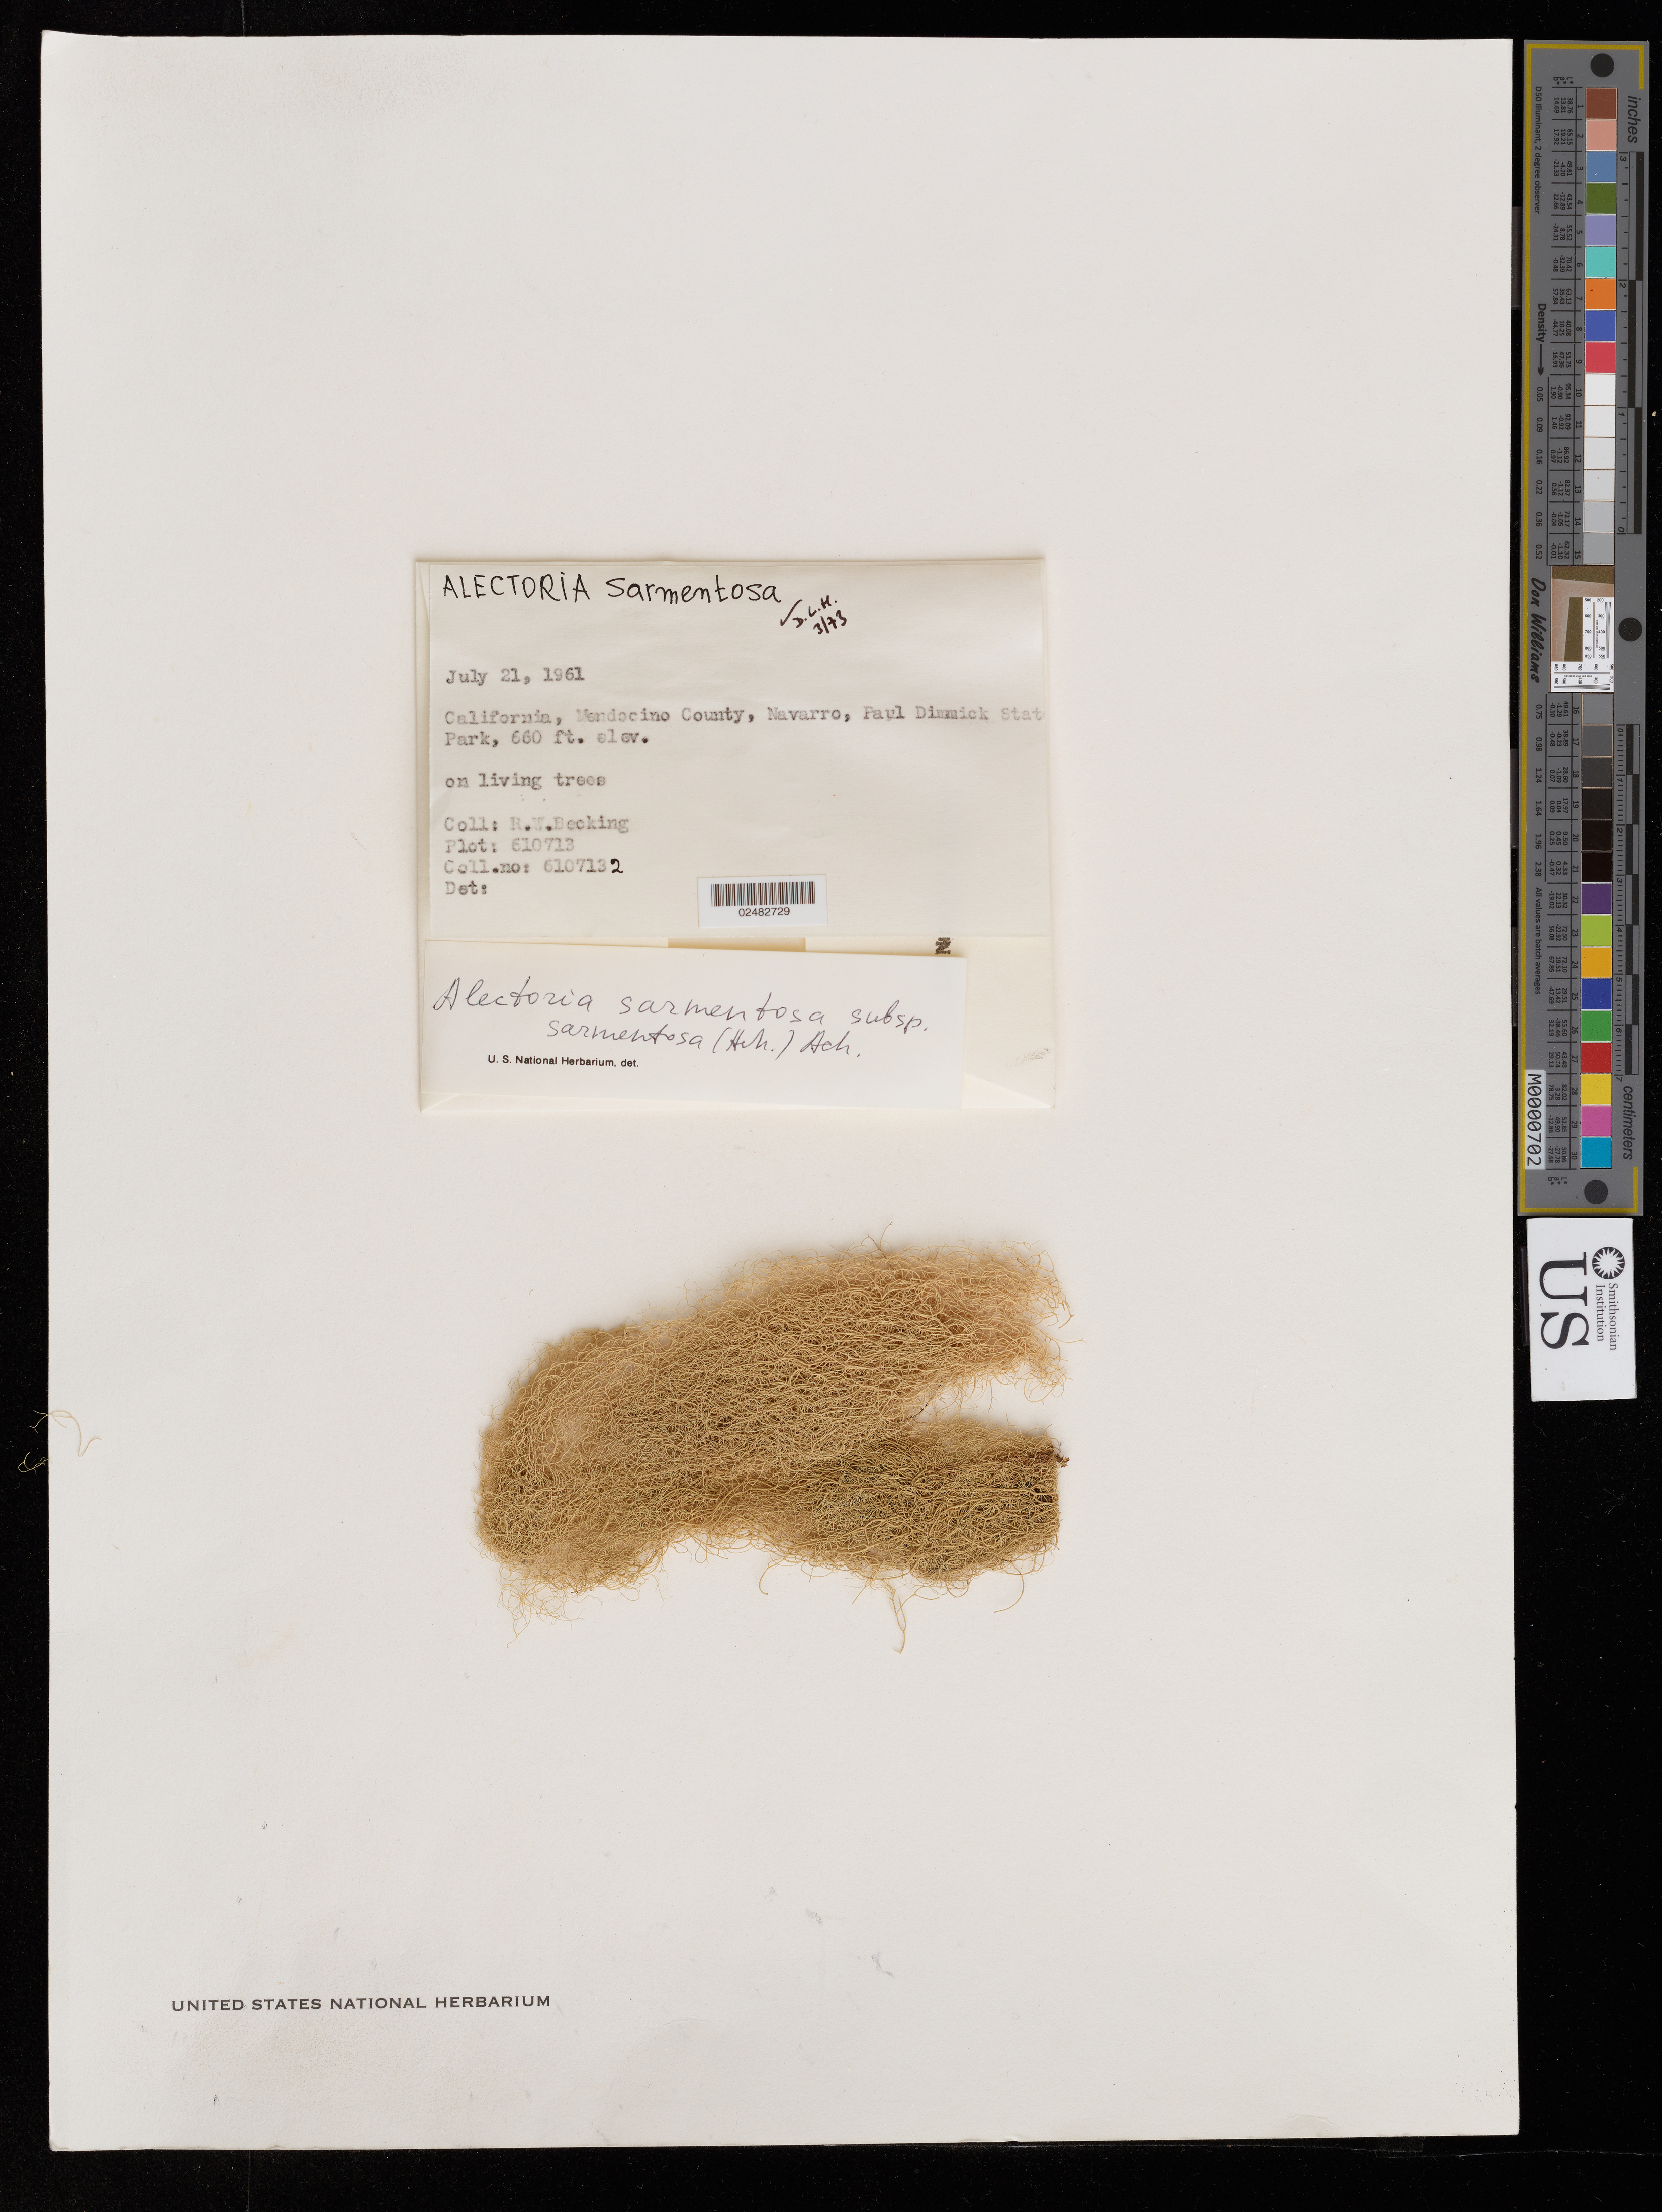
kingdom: Fungi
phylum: Ascomycota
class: Lecanoromycetes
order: Lecanorales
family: Parmeliaceae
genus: Alectoria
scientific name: Alectoria sarmentosa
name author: (Ach.) Ach.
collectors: R. Becking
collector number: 6107132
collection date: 1961-07-21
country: United States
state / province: California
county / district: Mendocino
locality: Mendocino County, Navarro, Paul Dimmick State Park.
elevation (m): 162